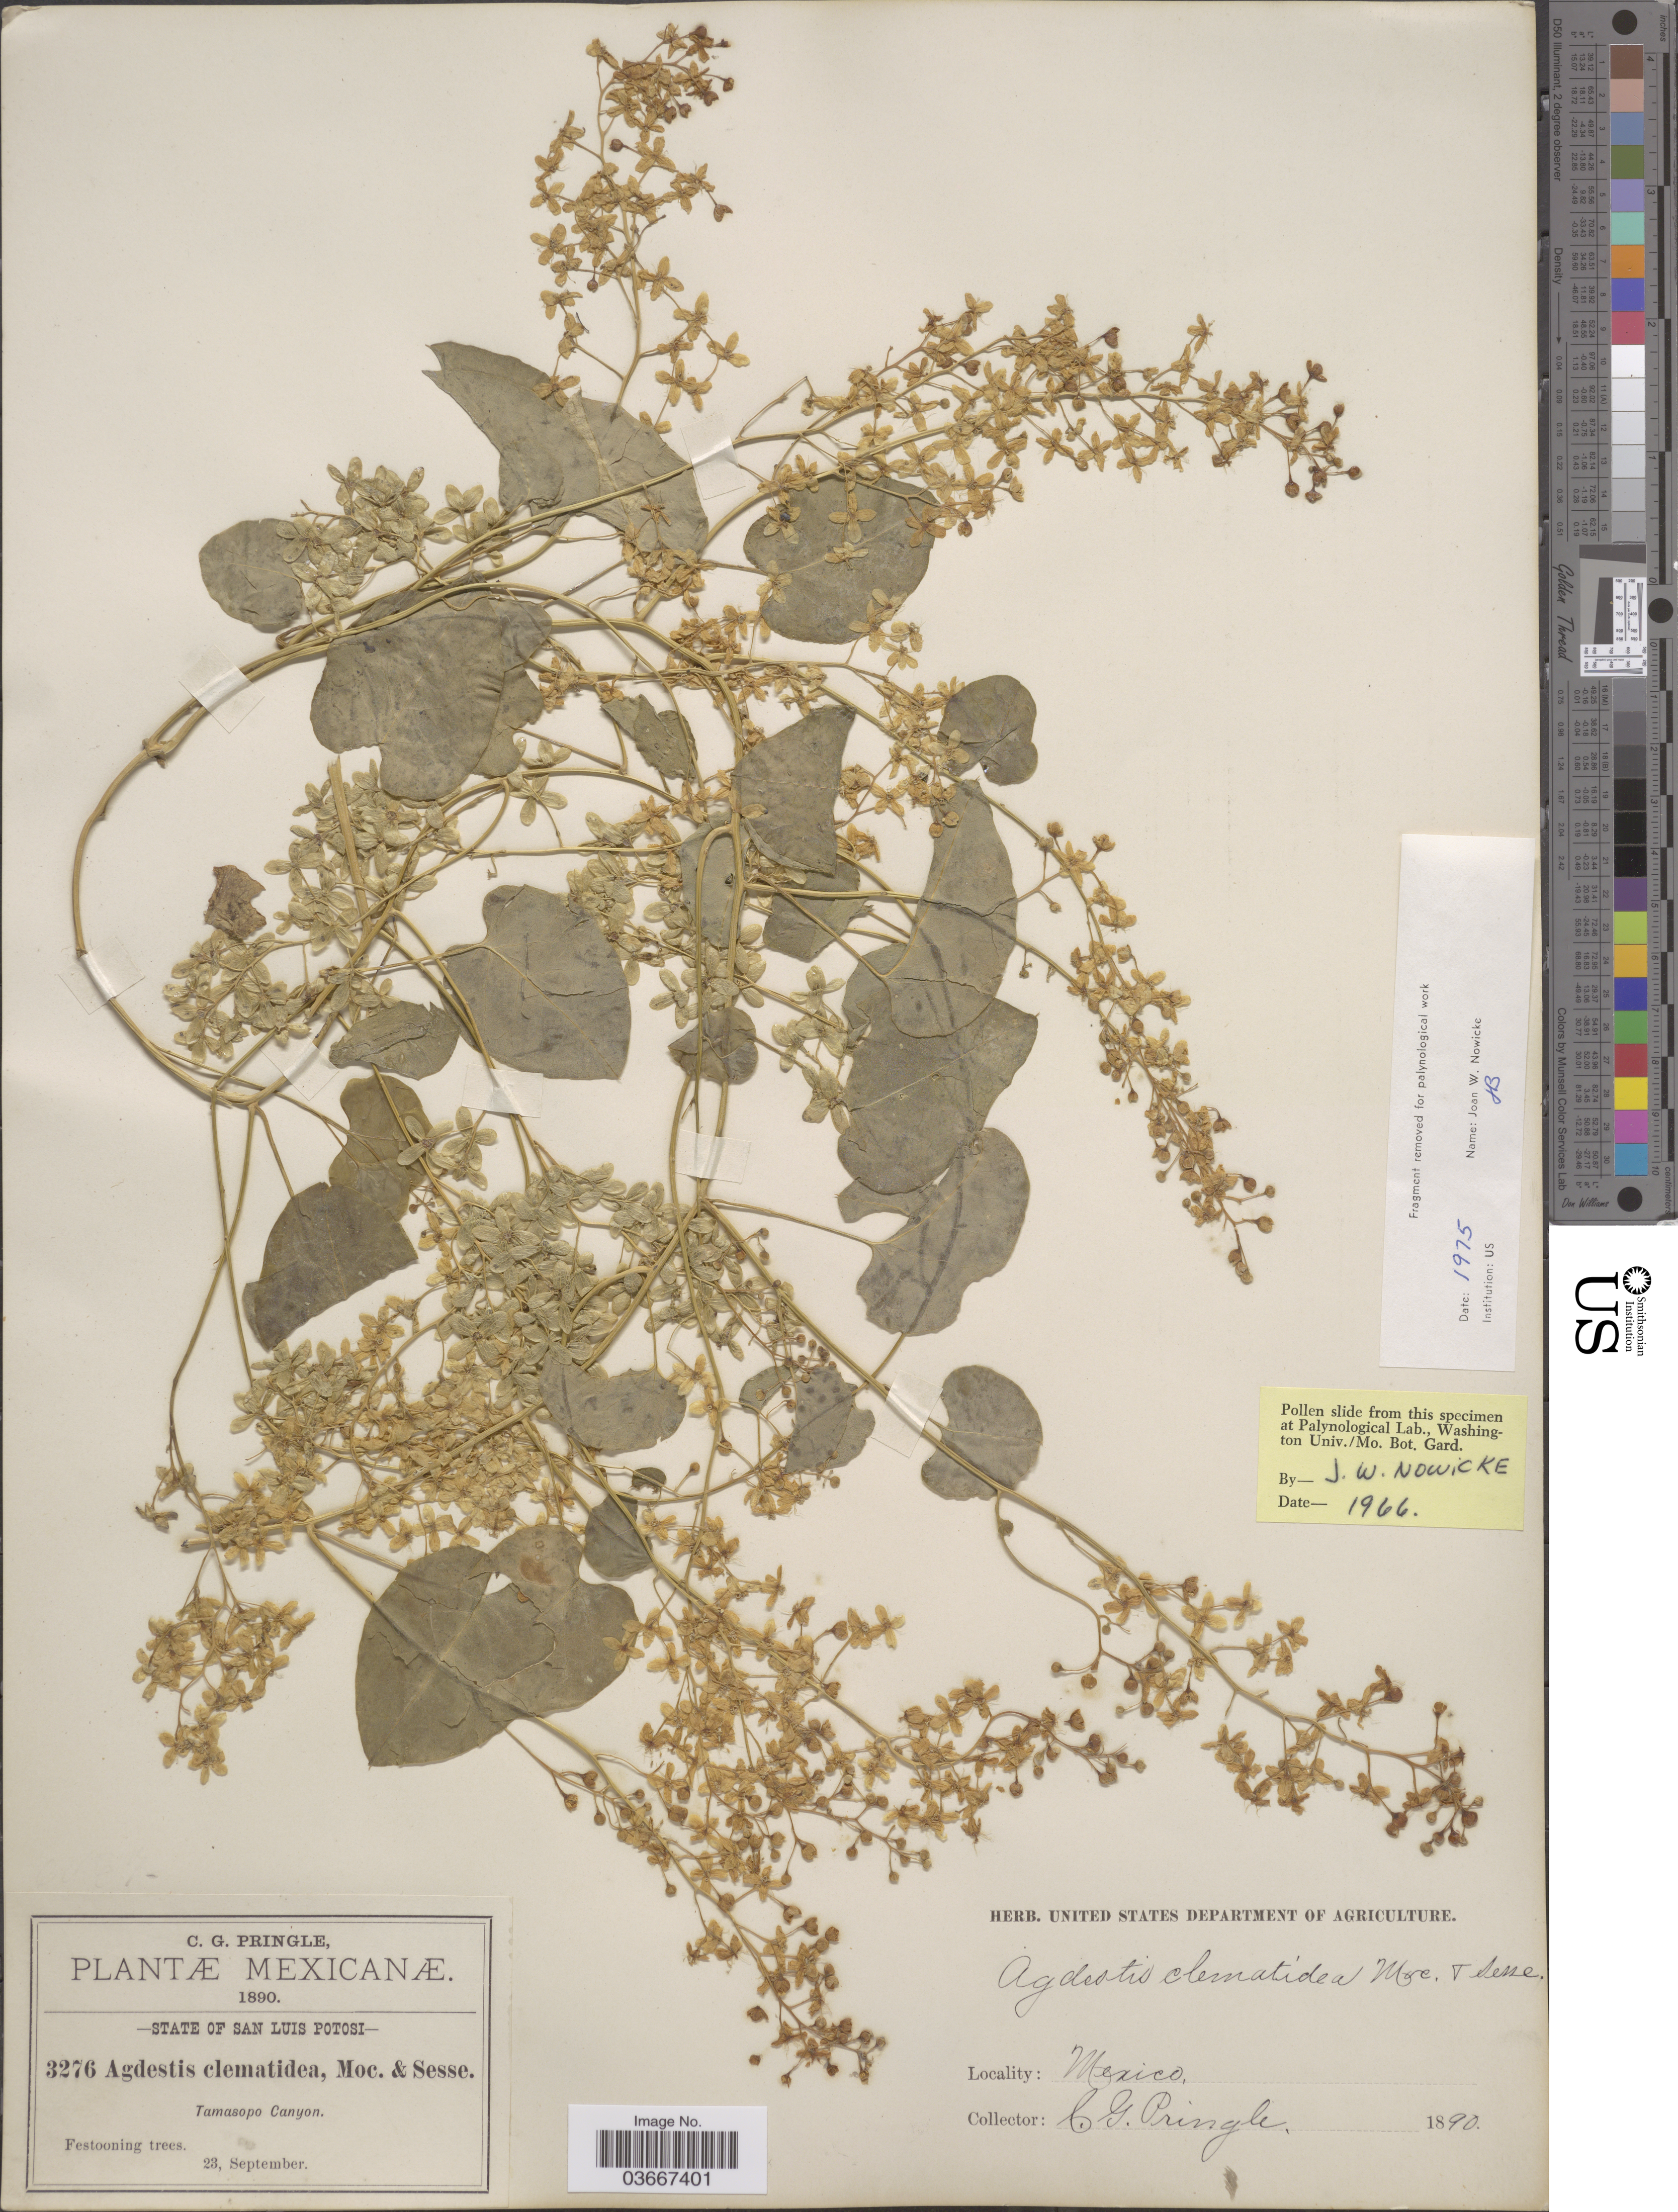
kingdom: Plantae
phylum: Tracheophyta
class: Magnoliopsida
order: Caryophyllales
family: Agdestidaceae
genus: Agdestis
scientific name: Agdestis clematidea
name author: Moc. & Sessé ex DC.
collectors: C. G. Pringle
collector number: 3276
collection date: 1890-09-23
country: Mexico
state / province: San Luis Potosí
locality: Tamasopo Canyon.